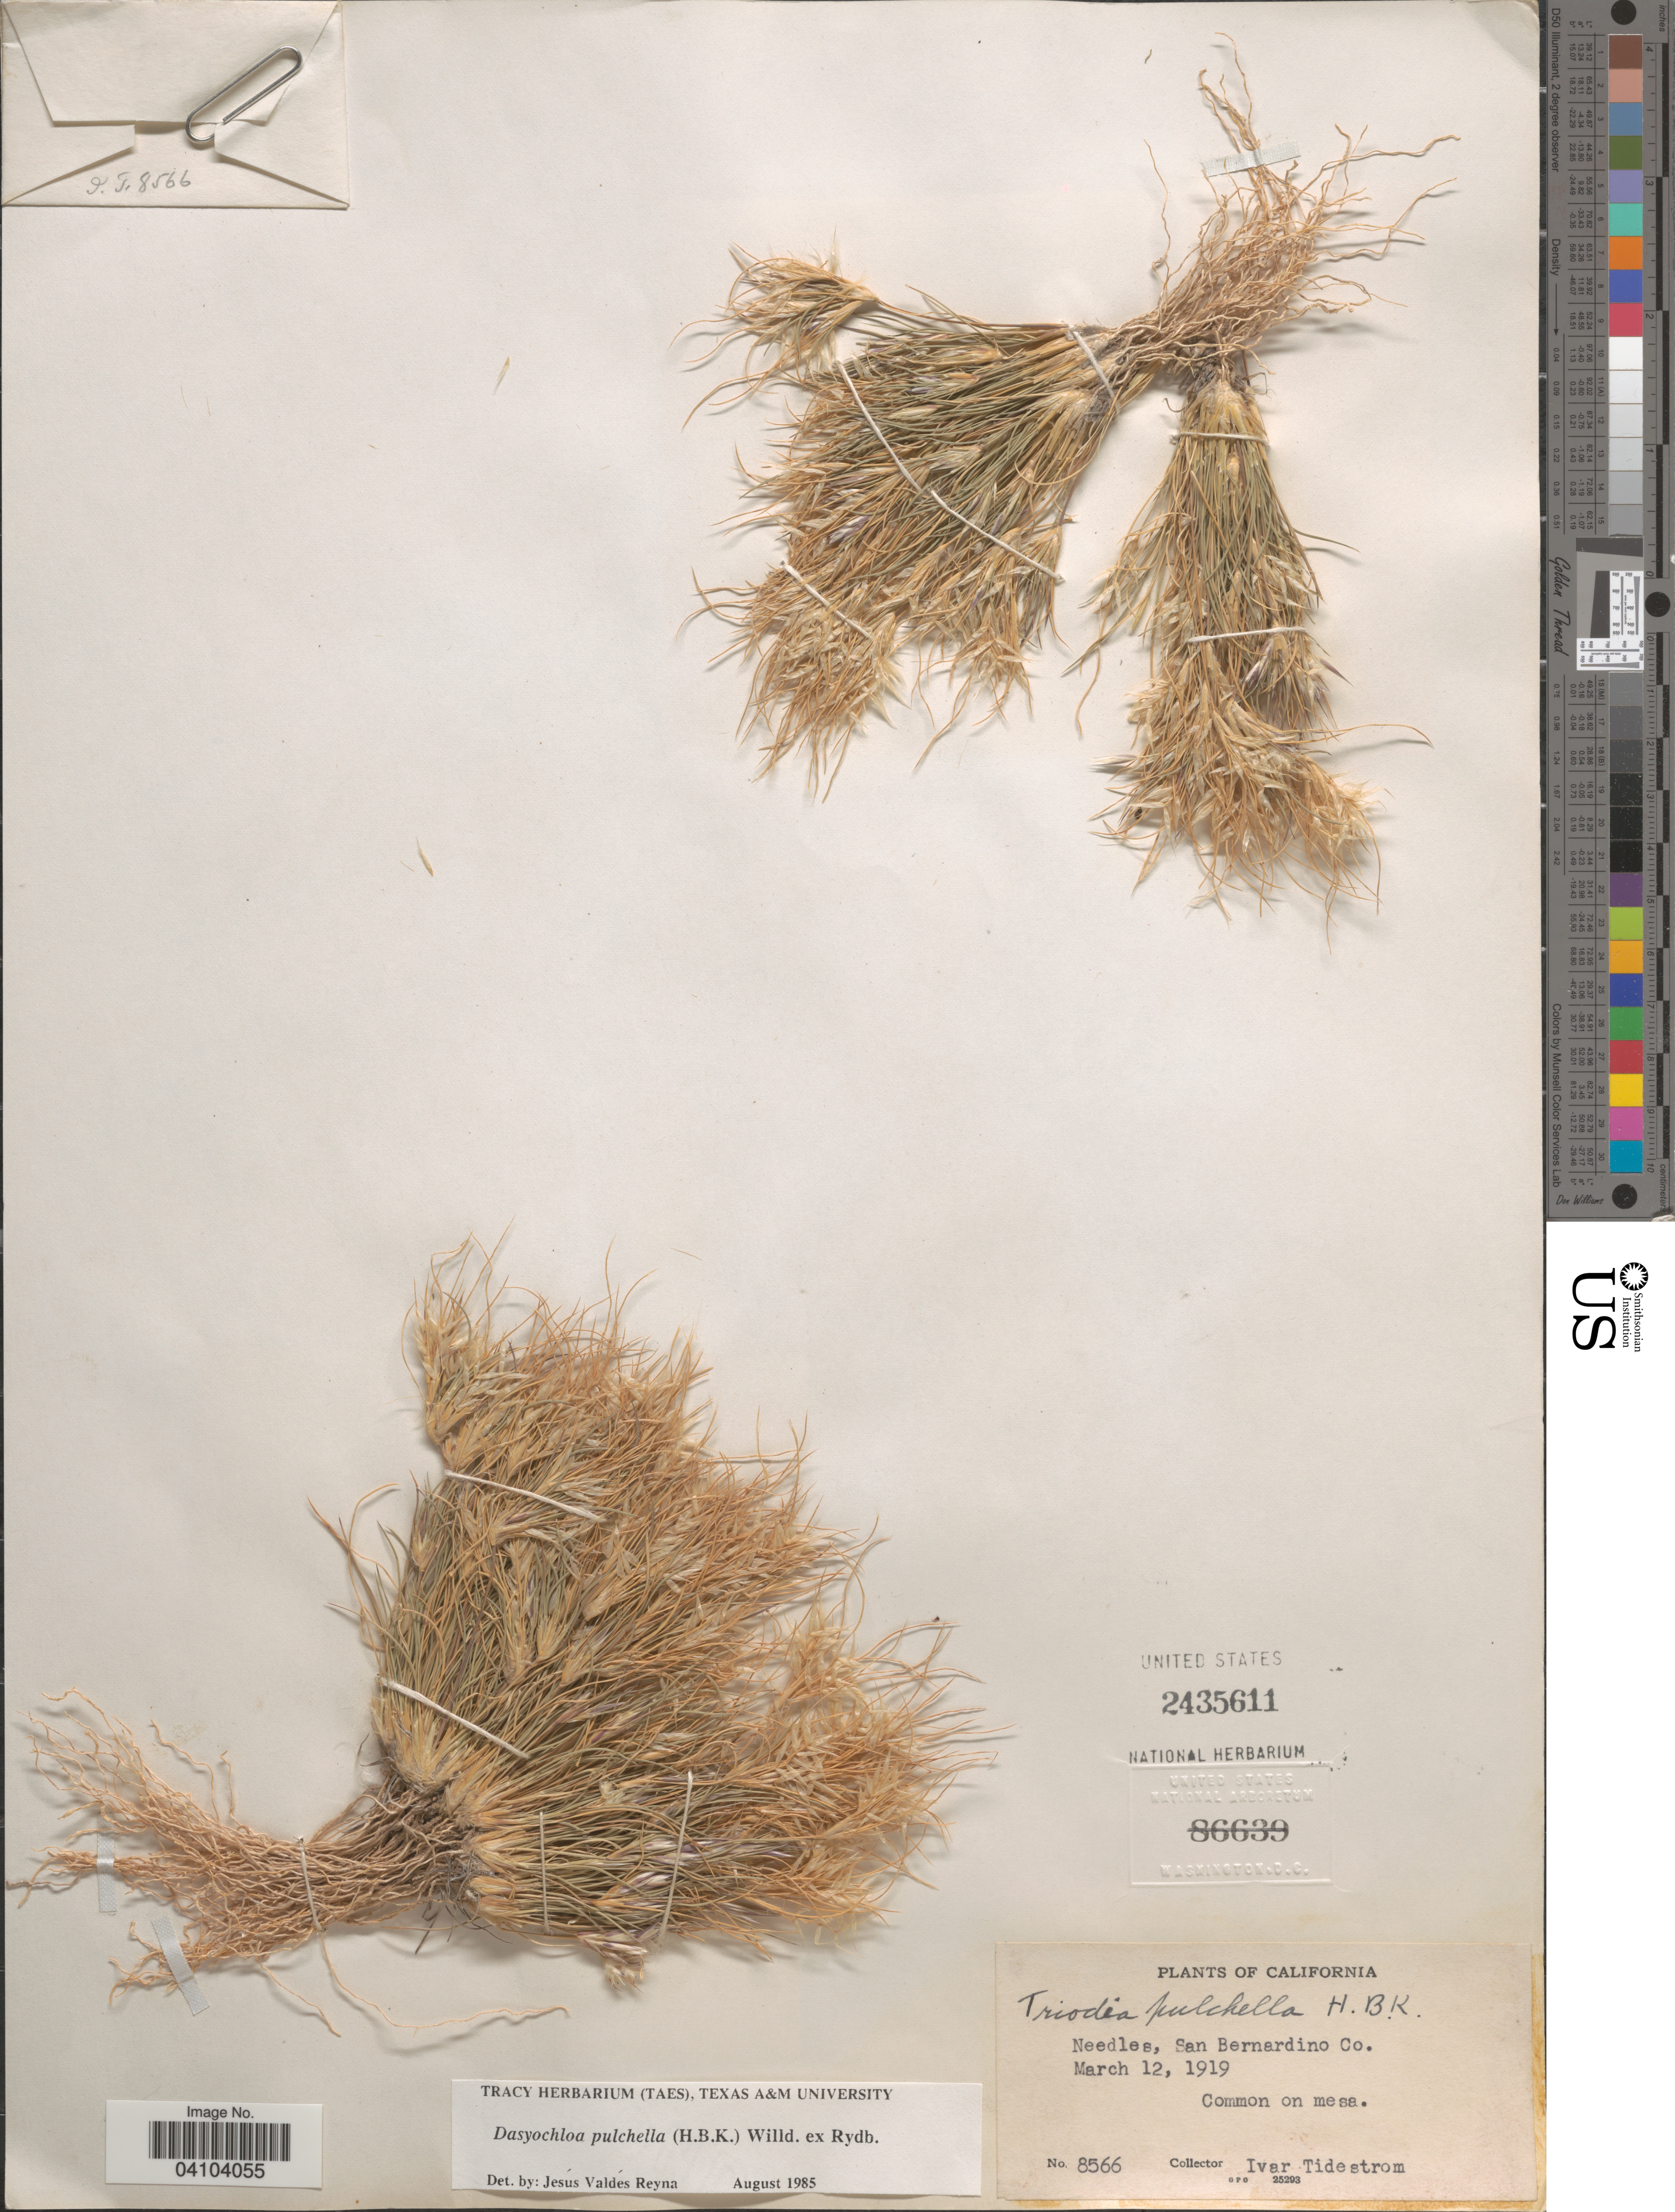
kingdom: Plantae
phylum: Tracheophyta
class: Liliopsida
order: Poales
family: Poaceae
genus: Dasyochloa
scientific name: Dasyochloa pulchella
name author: (Kunth) Willd. ex Rydb.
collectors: I. F. Tidestrom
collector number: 8566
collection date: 1919-03-12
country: United States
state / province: California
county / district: San Bernardino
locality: Needles, San Bernardino Co.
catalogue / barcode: US 2435611